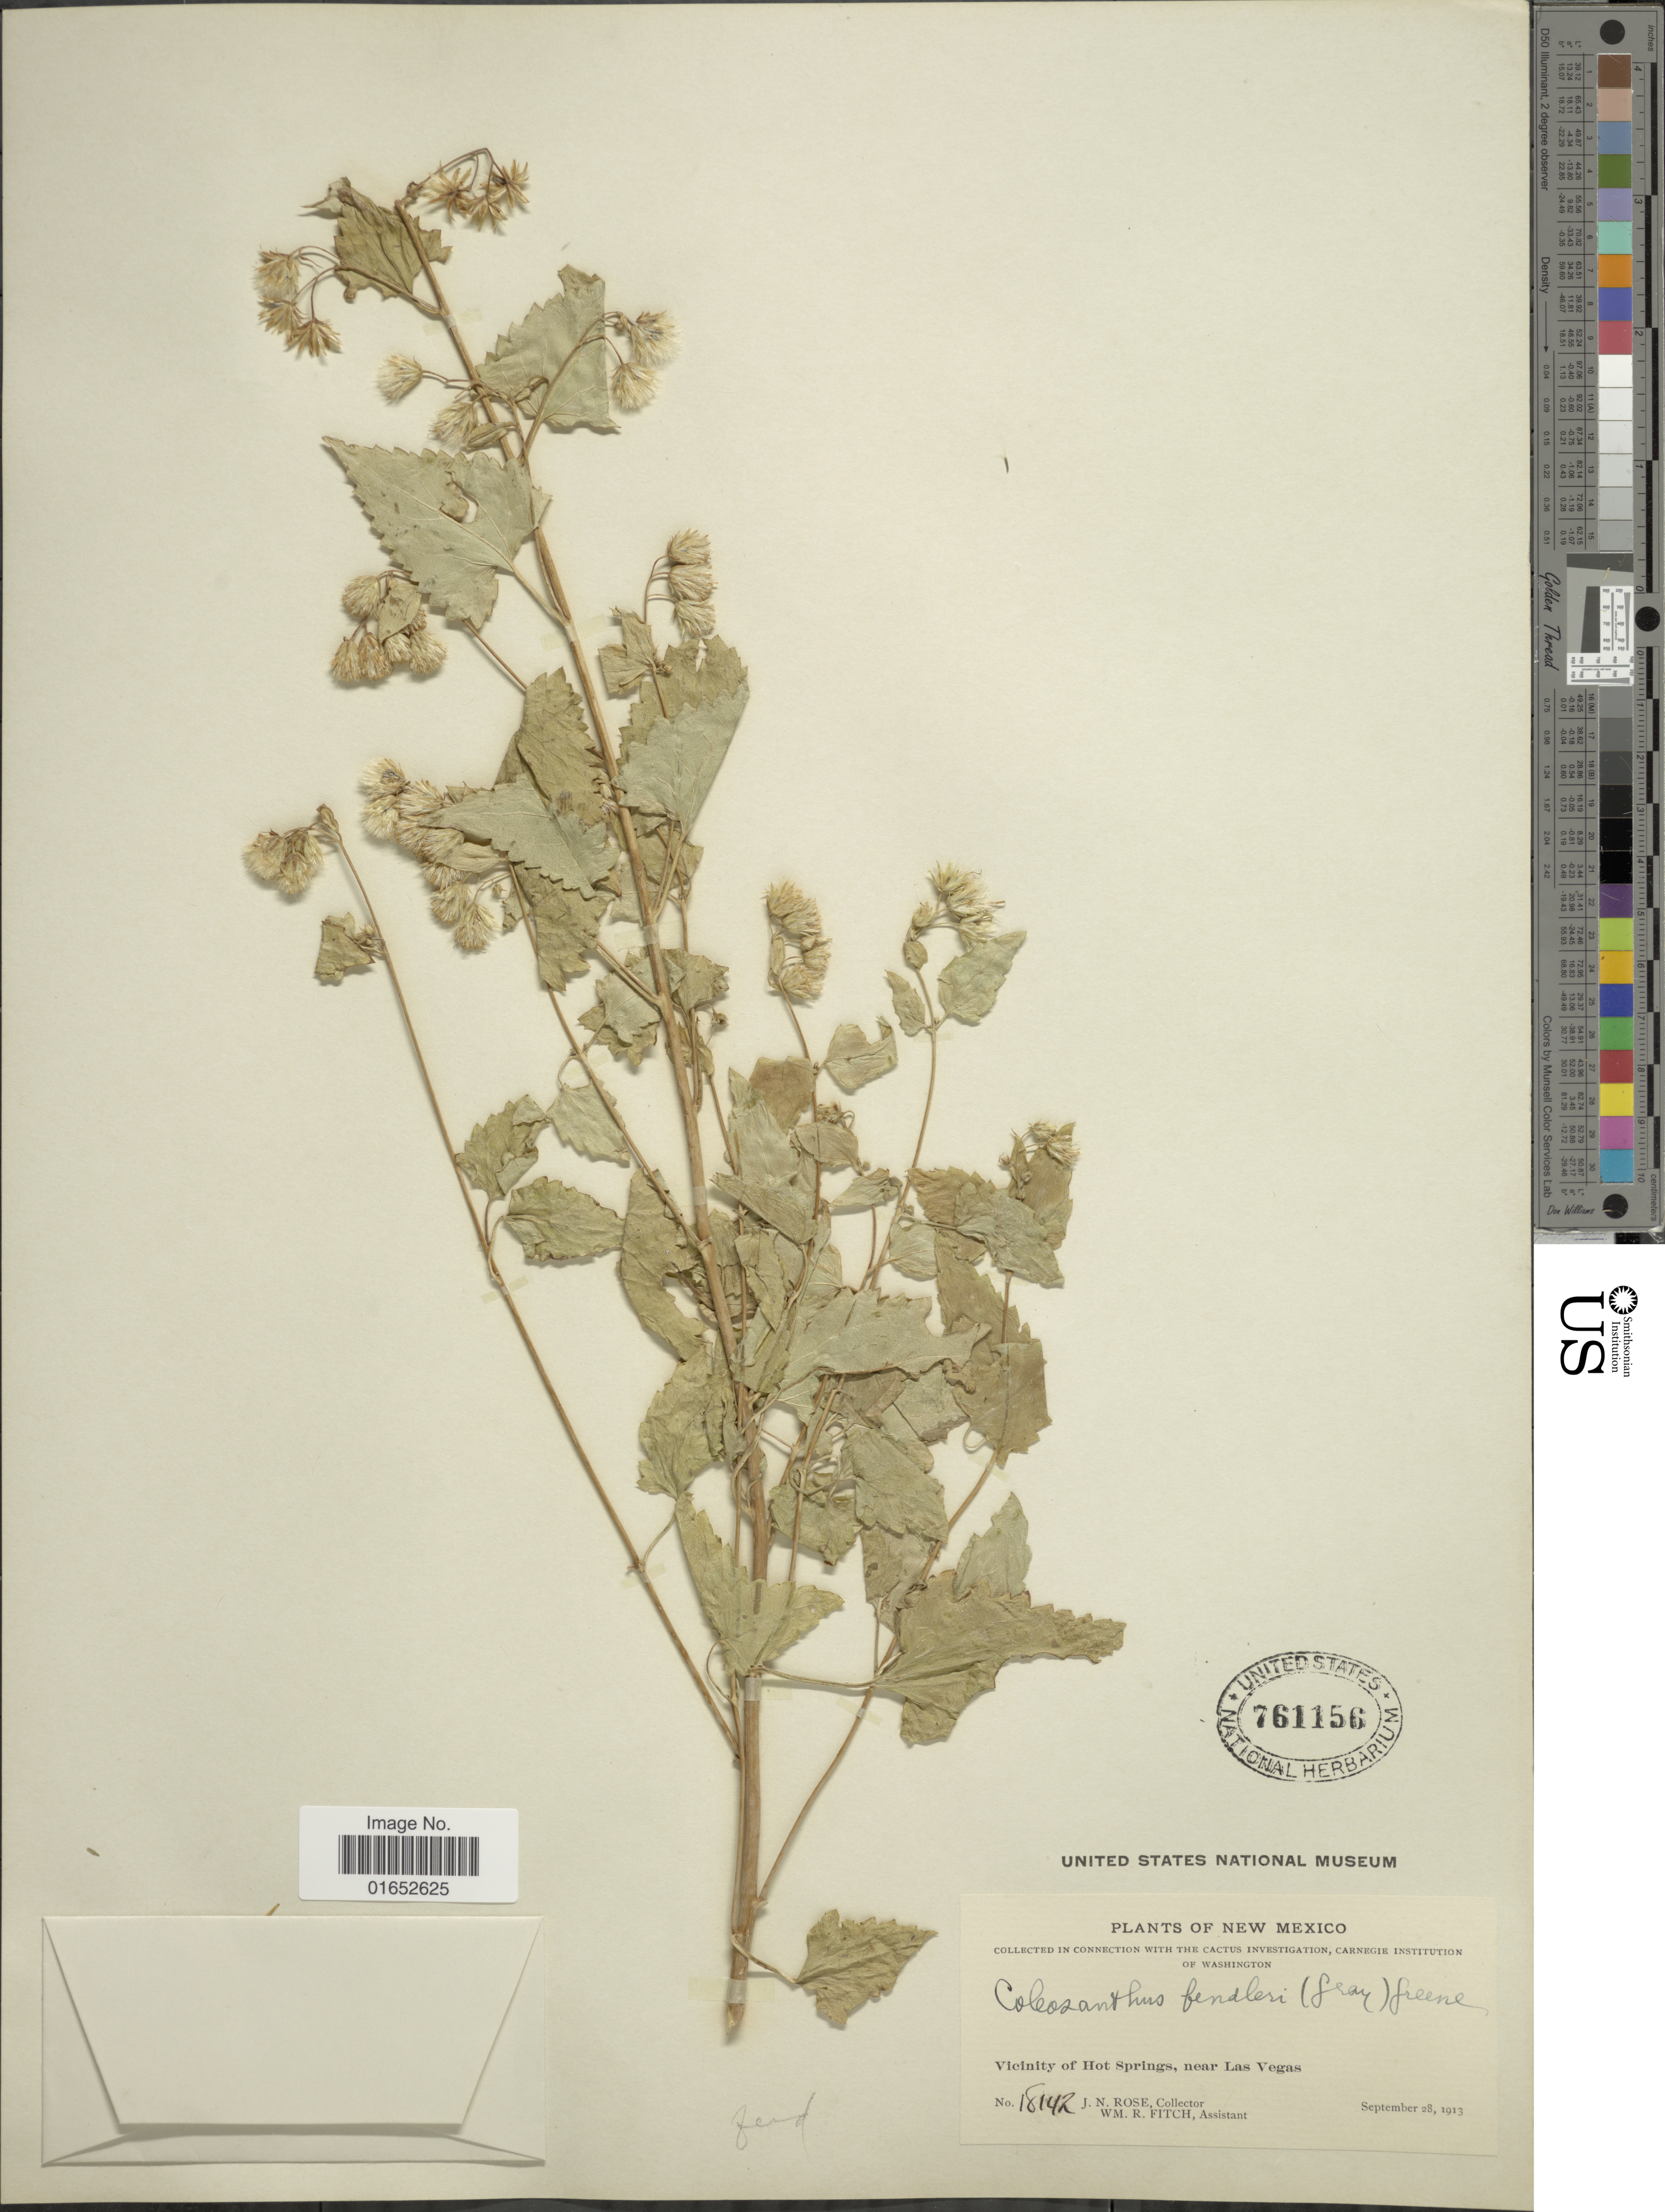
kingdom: Plantae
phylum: Tracheophyta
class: Magnoliopsida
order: Asterales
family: Asteraceae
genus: Brickelliastrum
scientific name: Brickelliastrum fendleri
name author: (A. Gray) R.M. King & H. Rob.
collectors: J. N. Rose & W. R. Fitch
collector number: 18142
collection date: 1913-09-28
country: United States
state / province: New Mexico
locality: Vicinity of Hot Springs, near Las Vegas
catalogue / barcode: US 761156